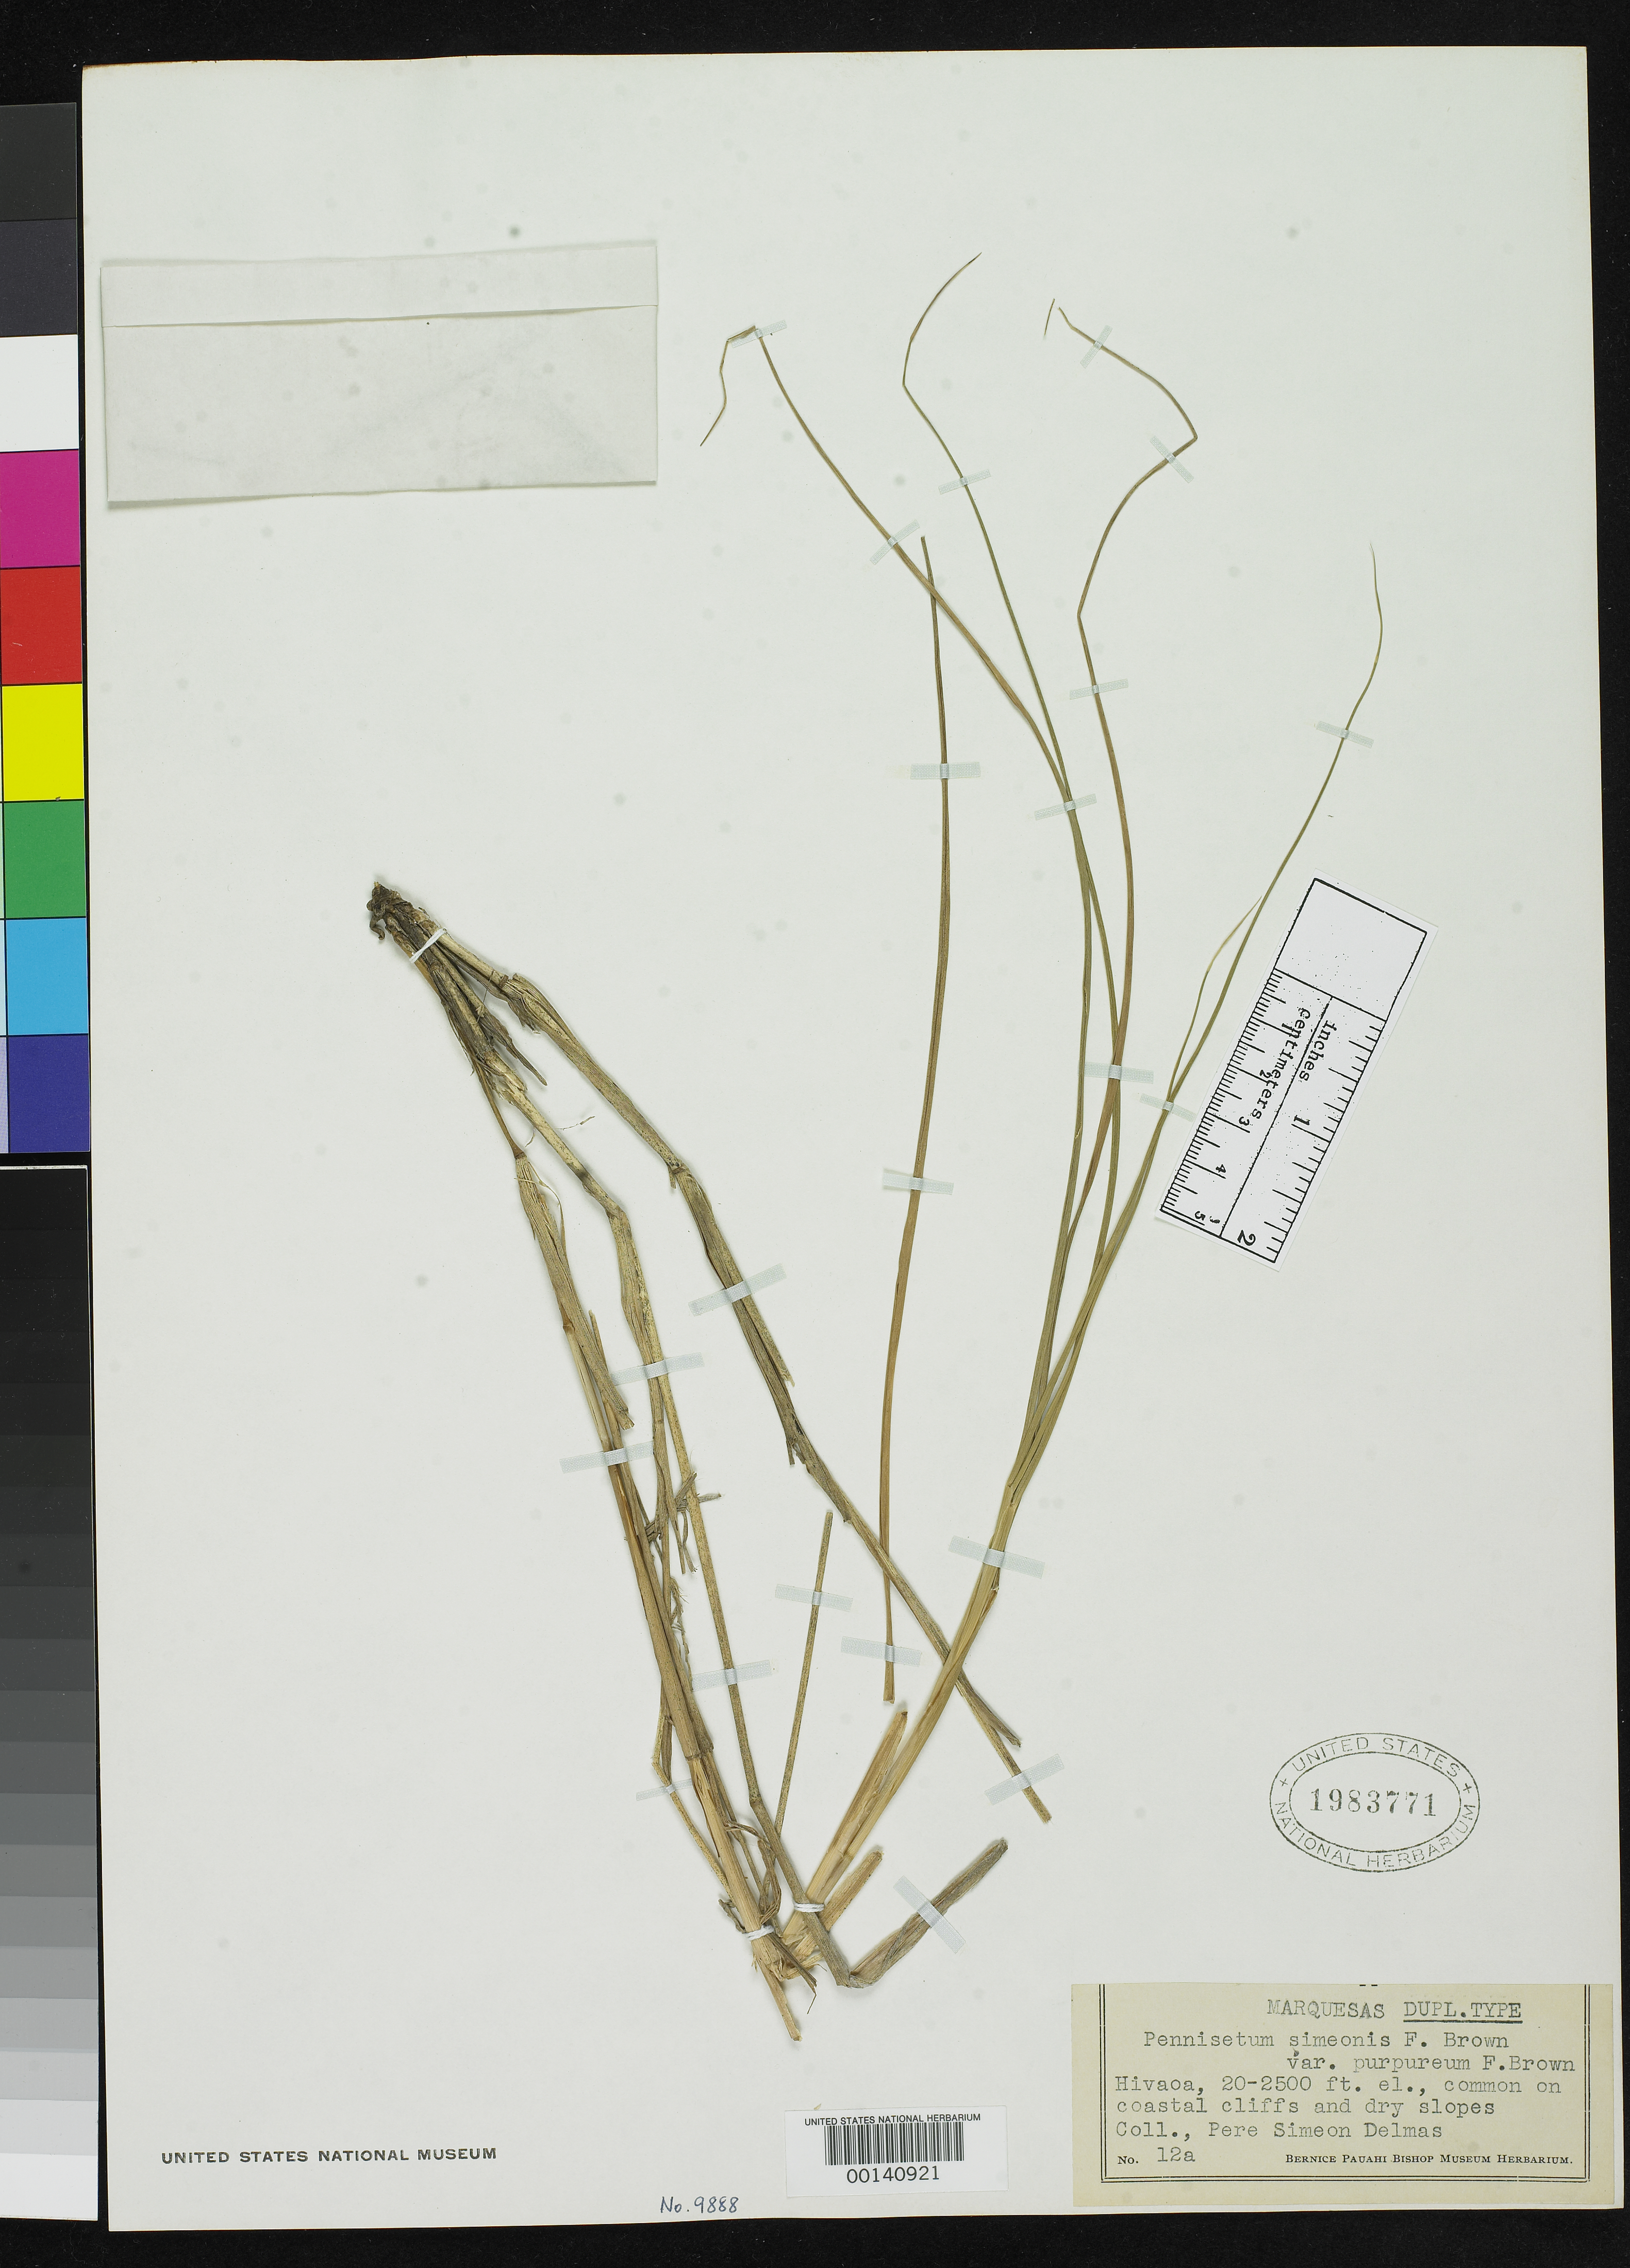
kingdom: Plantae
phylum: Tracheophyta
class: Liliopsida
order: Poales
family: Poaceae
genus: Pennisetum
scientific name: Pennisetum simeonis var. purpureum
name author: F. Br.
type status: Isotype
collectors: S. Delmas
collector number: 12a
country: French Polynesia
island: Hiva Oa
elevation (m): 610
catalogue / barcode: US 1983771